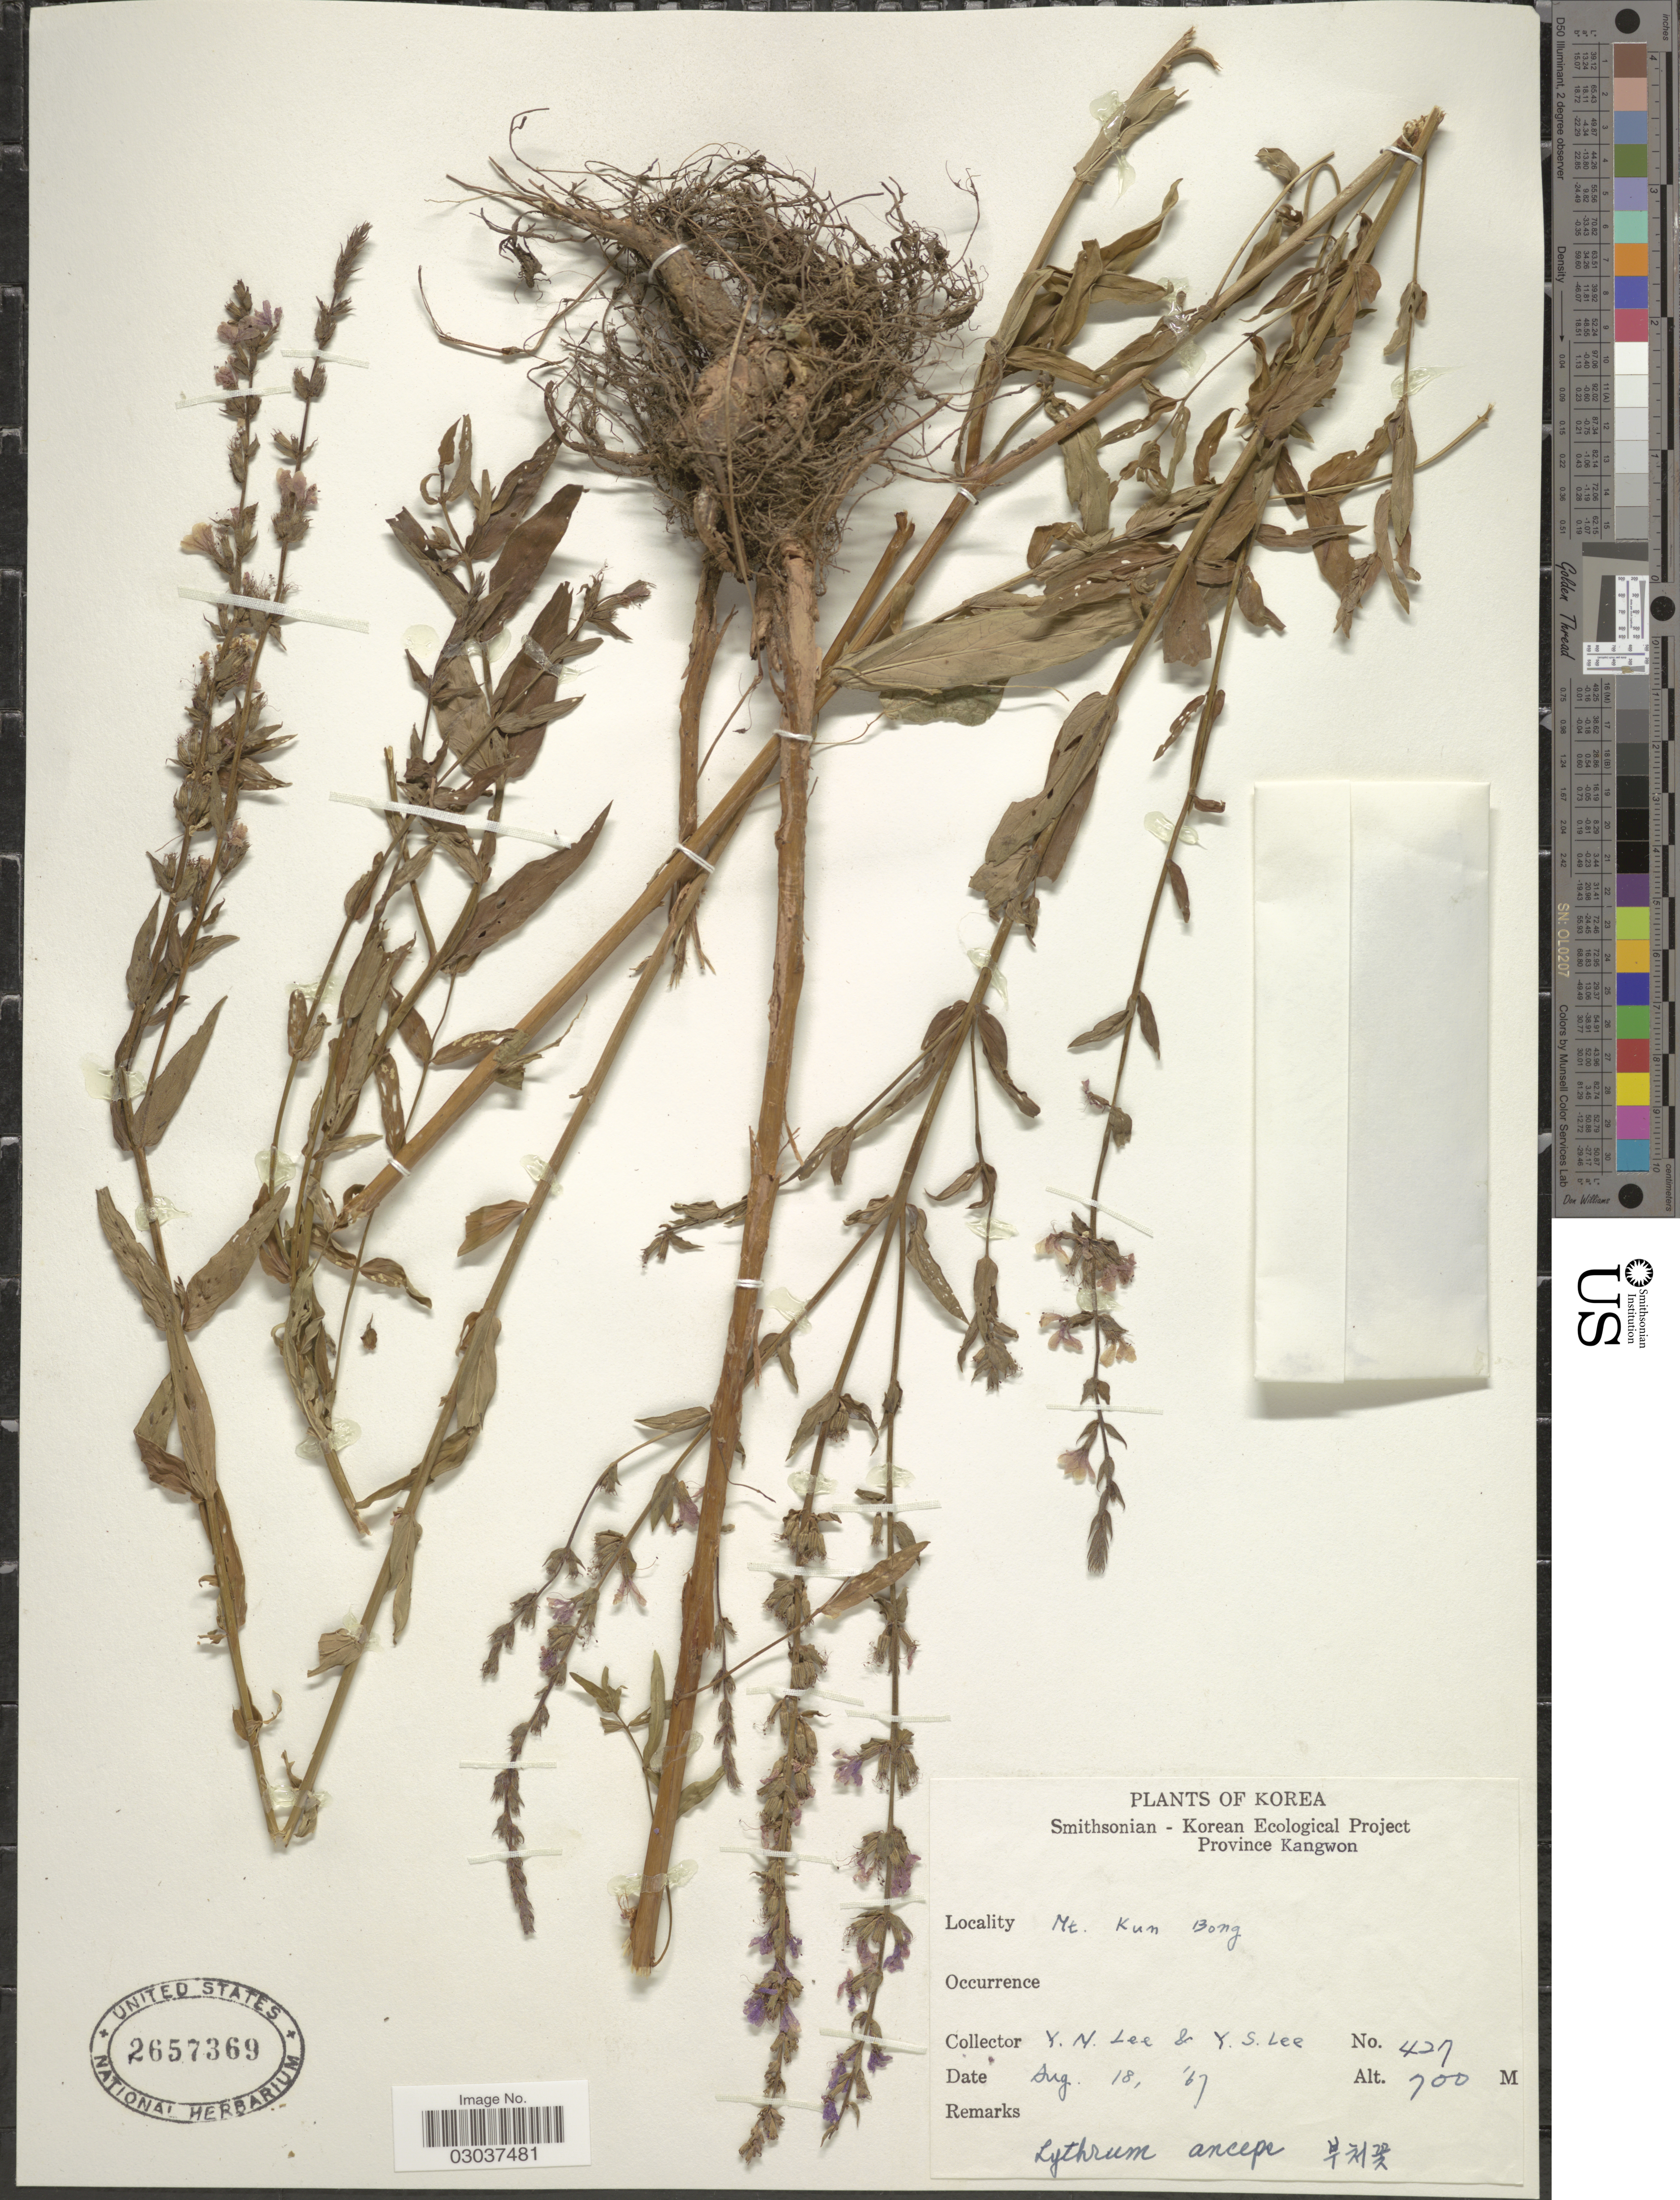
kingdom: Plantae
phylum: Tracheophyta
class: Magnoliopsida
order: Myrtales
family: Lythraceae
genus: Lythrum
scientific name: Lythrum anceps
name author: (Koehne) Makino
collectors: Y. N. Lee & Y. S. Lee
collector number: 427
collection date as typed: Transcribed d/m/y: 18/8/67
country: North Korea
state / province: Kangwon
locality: Korea. Province Kangwon. Mt. Kun Bong.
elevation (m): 700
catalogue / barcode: US 2657369